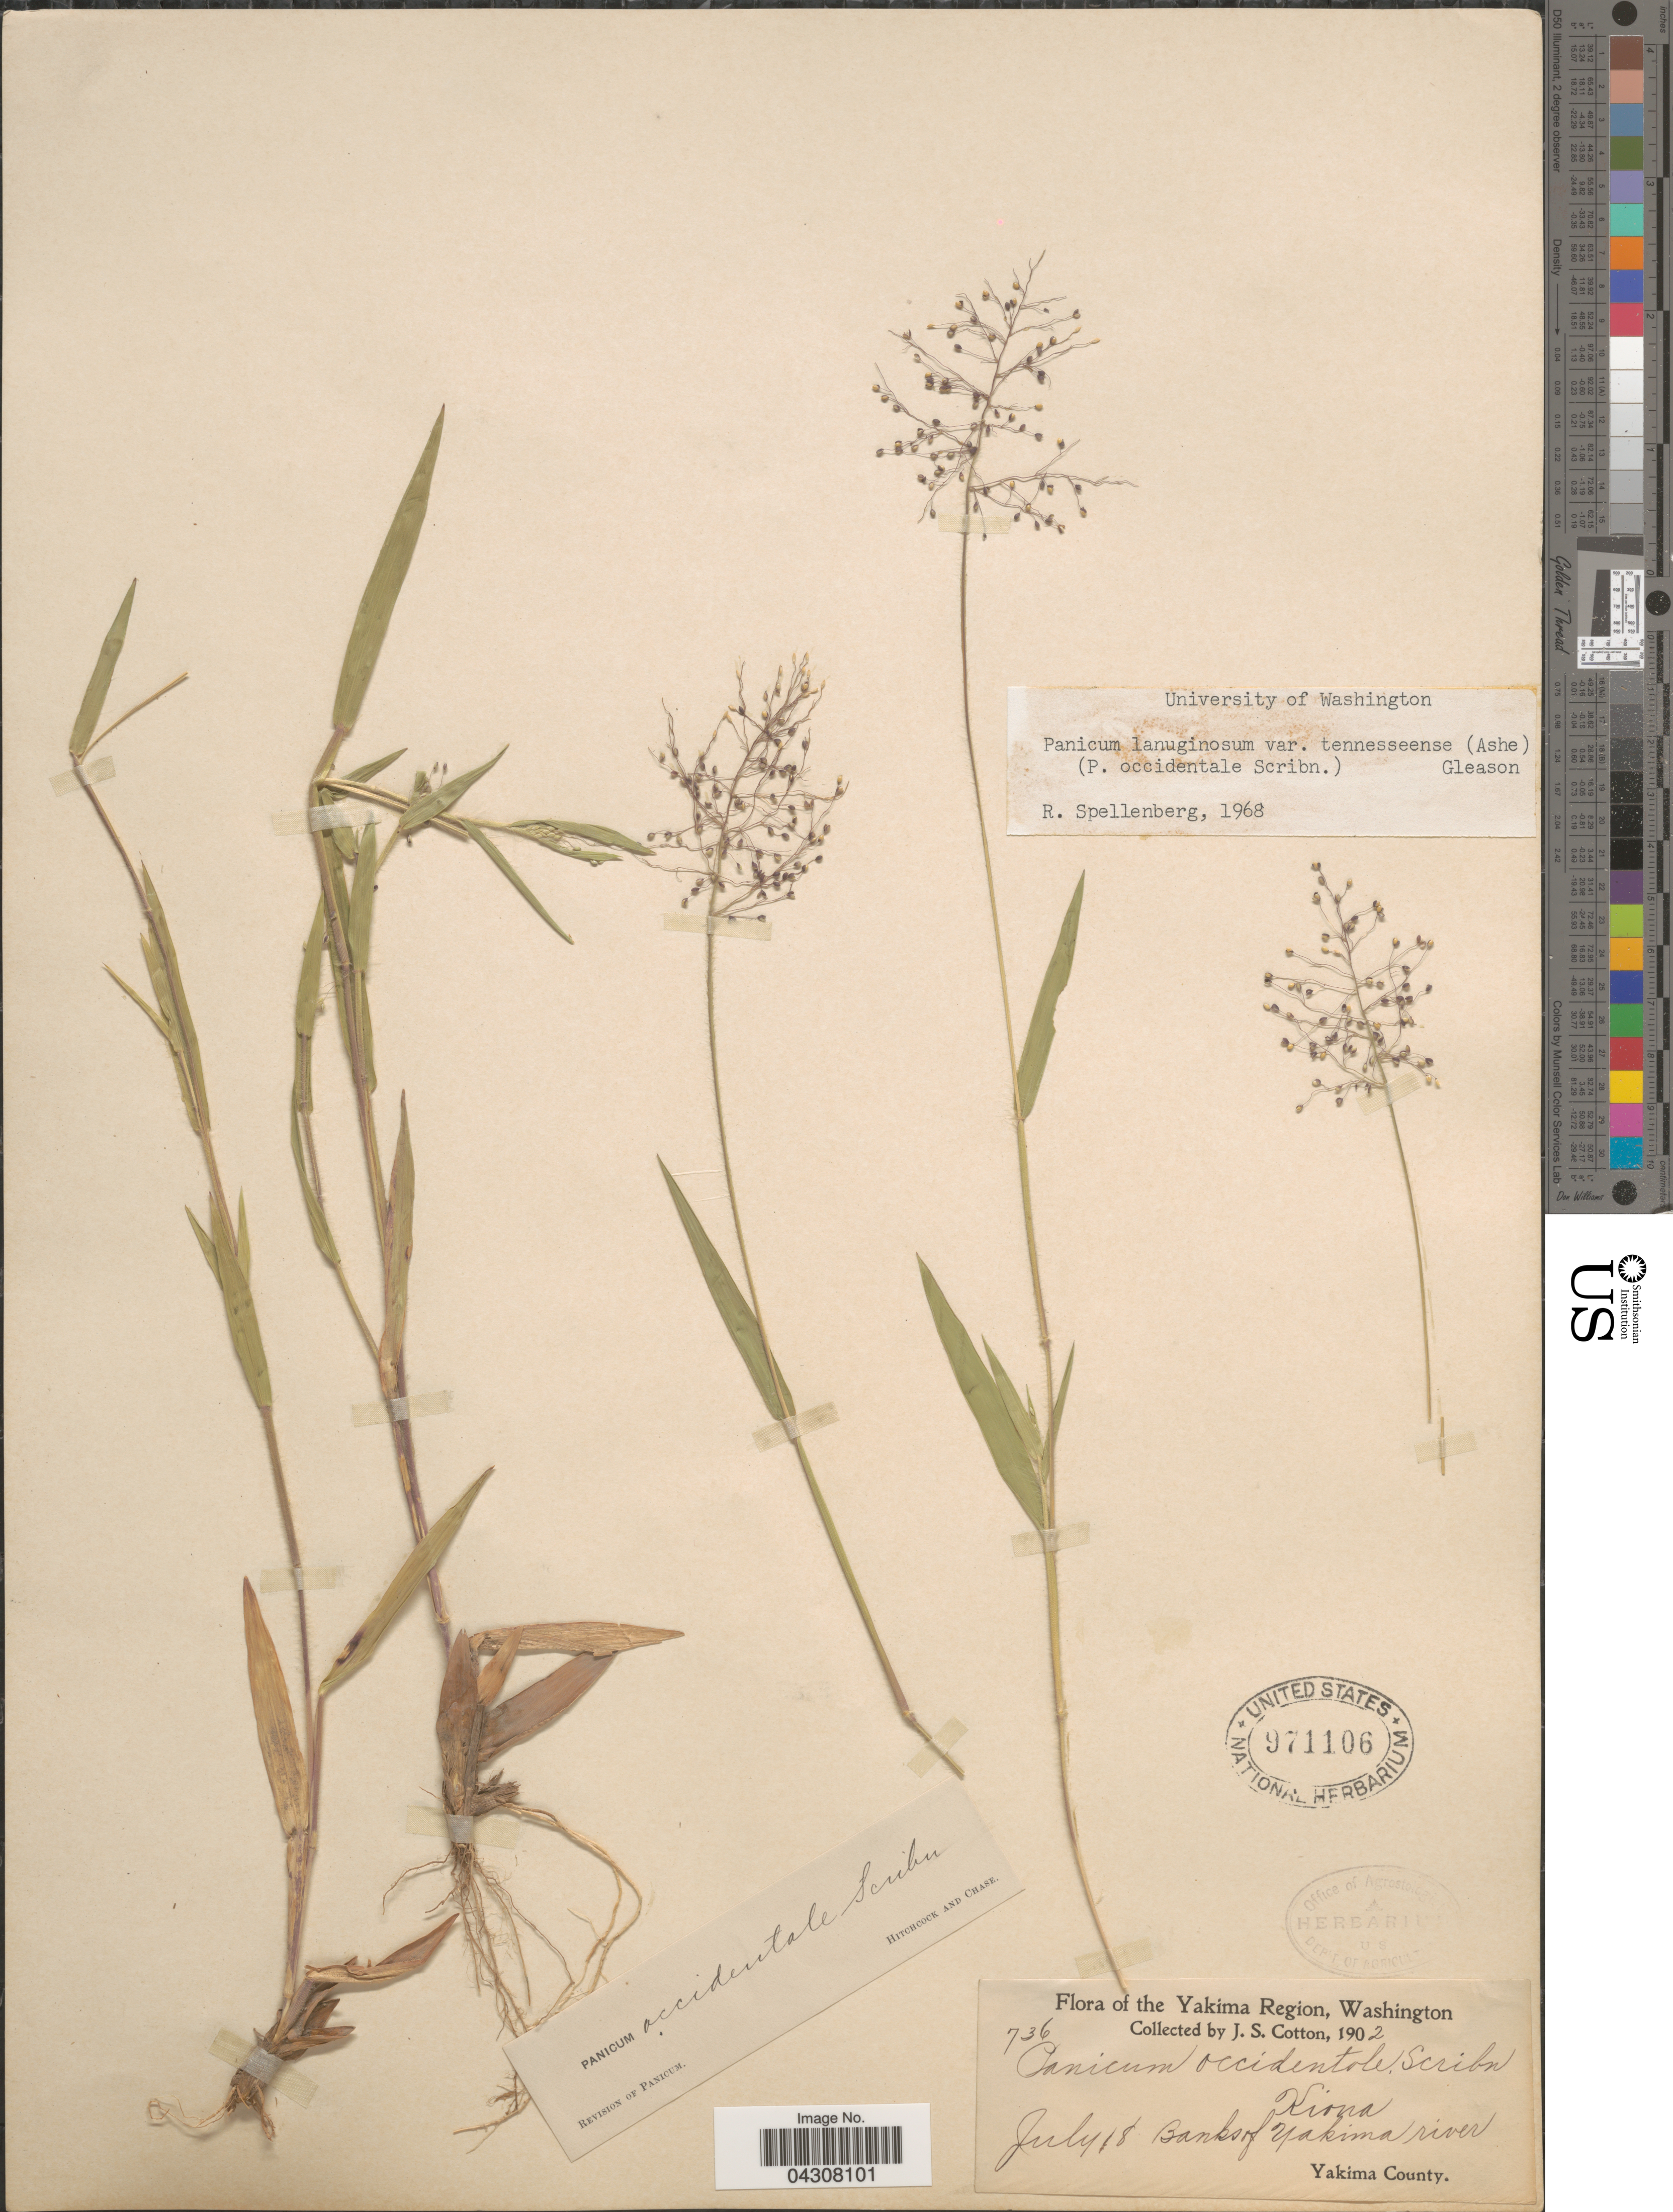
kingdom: Plantae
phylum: Tracheophyta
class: Liliopsida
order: Poales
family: Poaceae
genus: Dichanthelium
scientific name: Dichanthelium acuminatum var. acuminatum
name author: (Sw.) Gould & C.A. Clark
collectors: J. S. Cotton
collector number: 736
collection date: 1902-07-18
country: United States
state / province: Washington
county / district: Yakima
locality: The Yakima Region. Kiona. Banks of Yakima river. Yakima County.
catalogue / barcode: US 971106